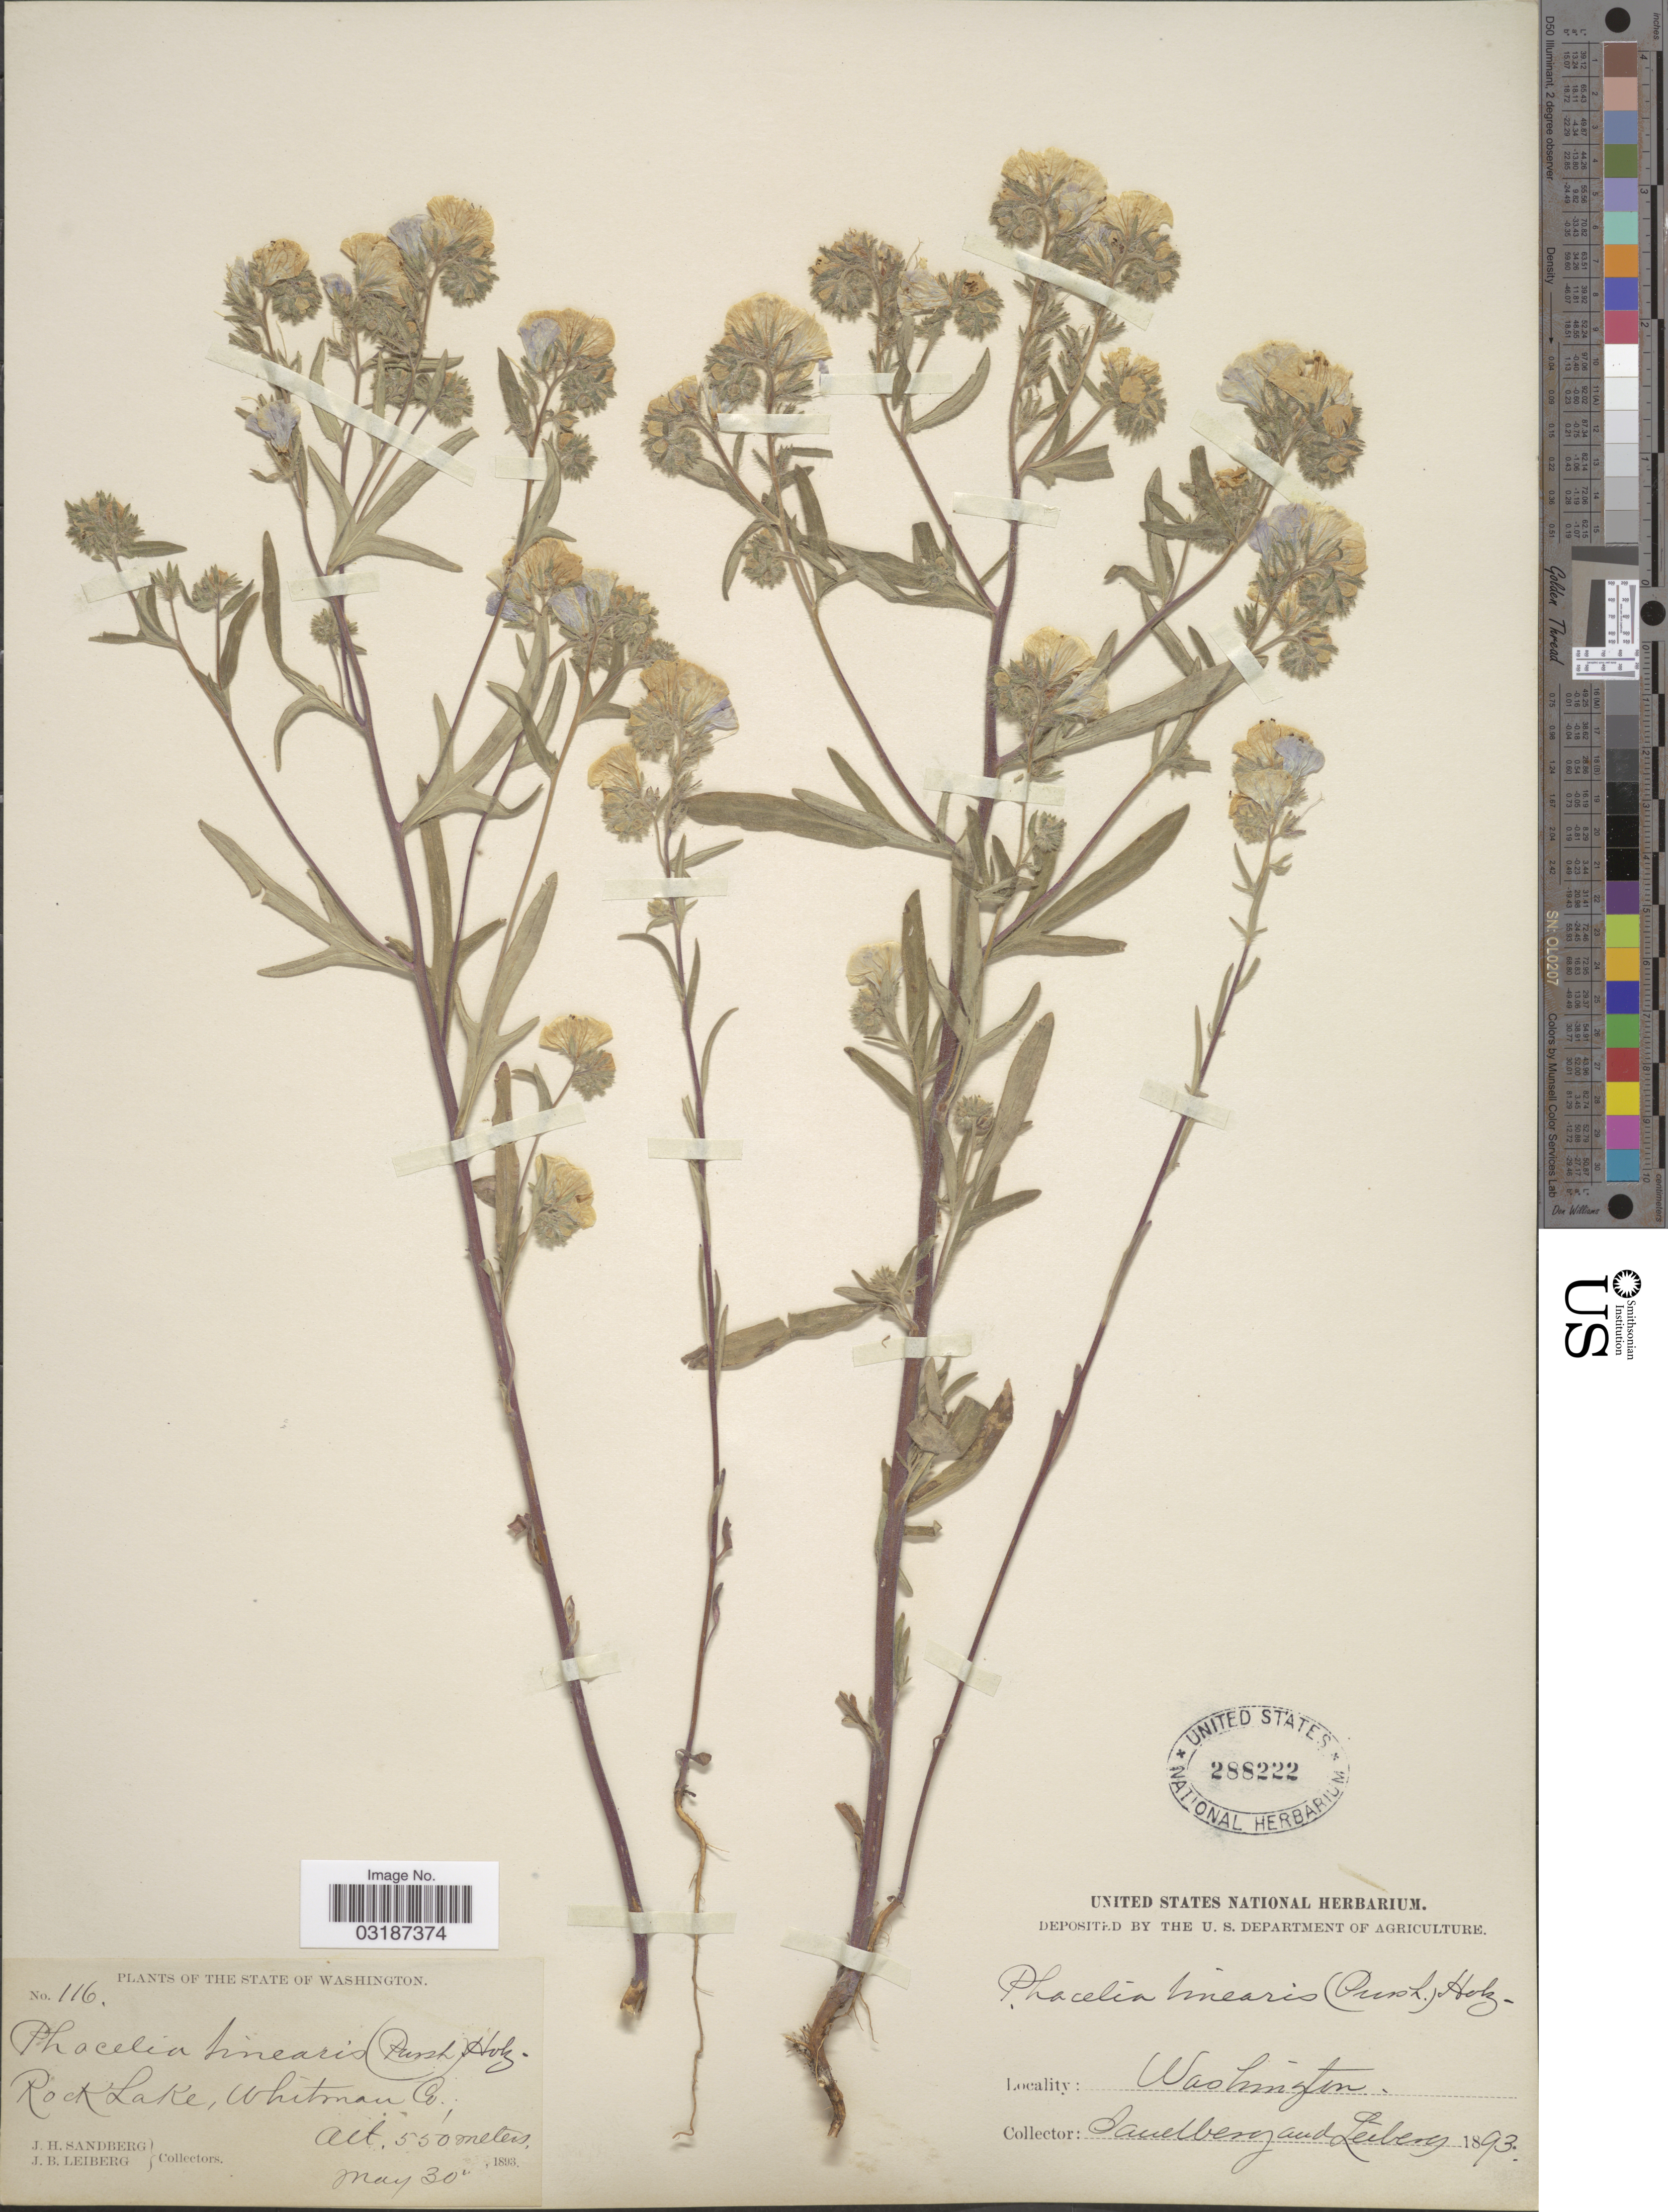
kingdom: Plantae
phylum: Tracheophyta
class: Magnoliopsida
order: Boraginales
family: Hydrophyllaceae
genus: Phacelia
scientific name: Phacelia linearis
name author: (Pursh) Holz.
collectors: J. H. Sandberg & J. B. Leiberg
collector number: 116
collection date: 1893-05-30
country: United States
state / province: Washington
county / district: Whitman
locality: Rock Lake, Whitman Co.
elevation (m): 550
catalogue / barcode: US 288222